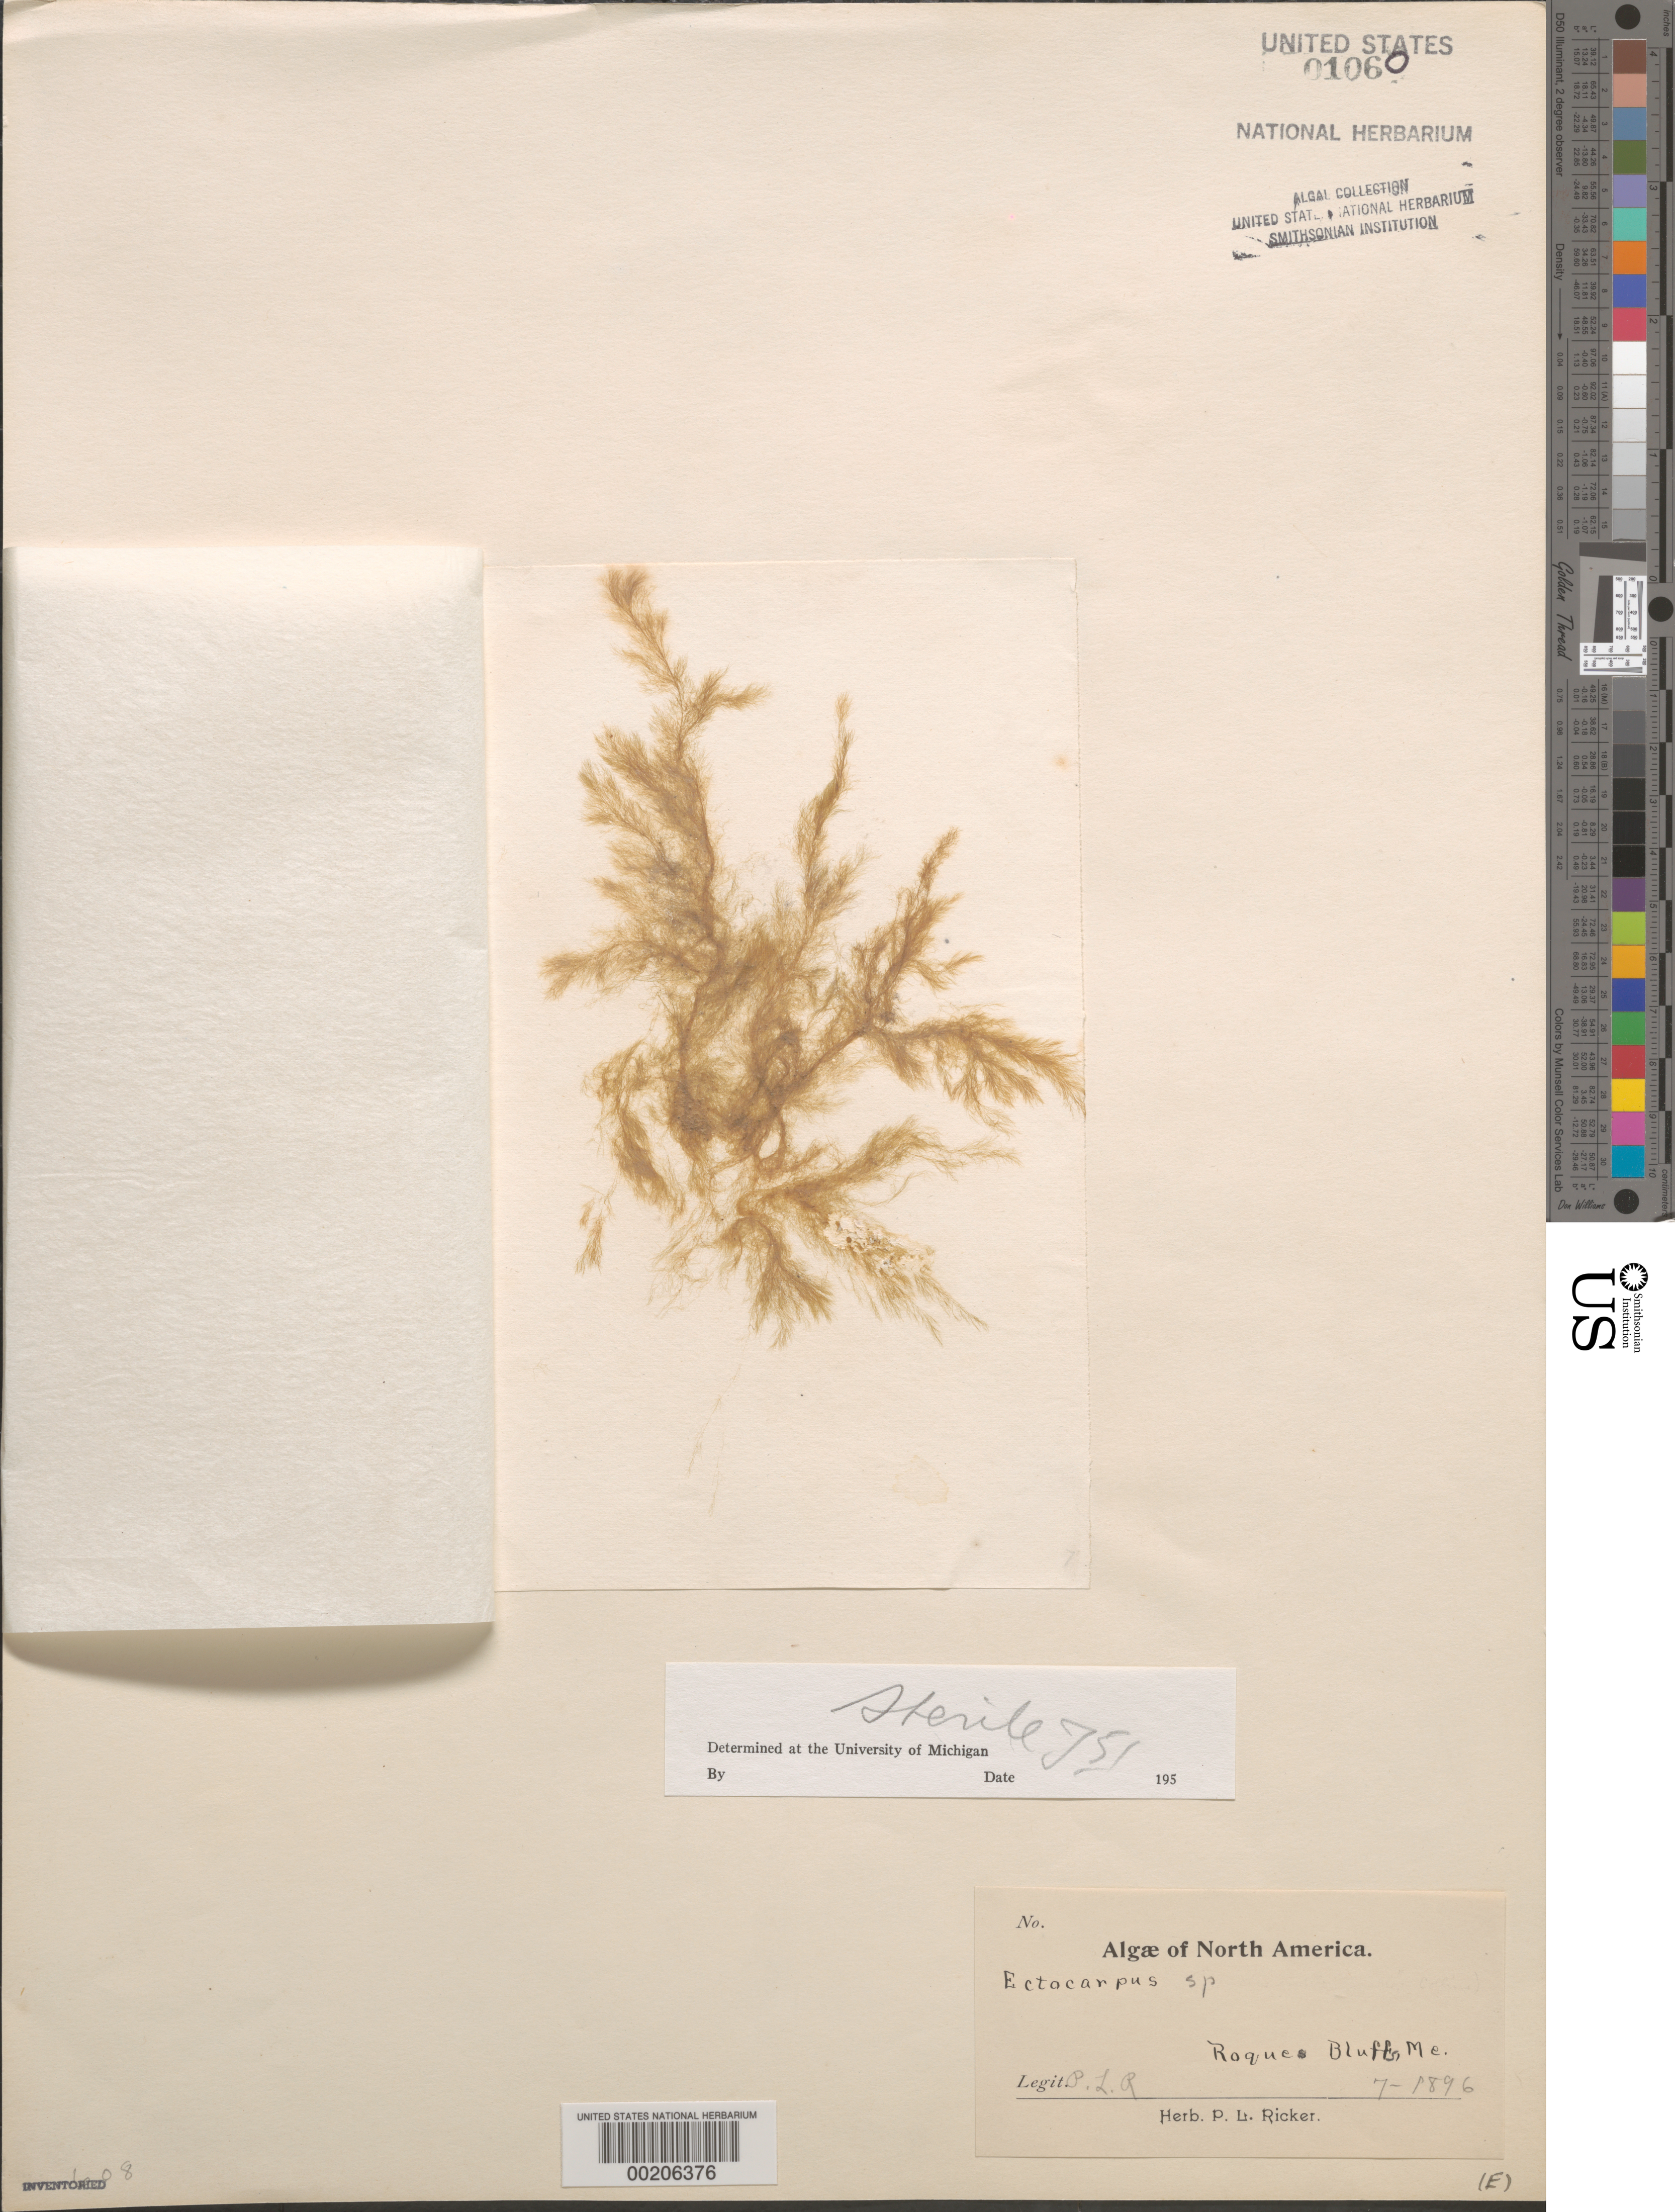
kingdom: Chromista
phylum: Ochrophyta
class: Phaeophyceae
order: Ectocarpales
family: Ectocarpaceae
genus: Ectocarpus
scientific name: Ectocarpus sp.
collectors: P. Ricker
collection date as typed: Jul 1896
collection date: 1896-07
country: United States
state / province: Maine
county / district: Washington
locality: Roque Bluffs (Roques Bluff)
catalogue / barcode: US 1060